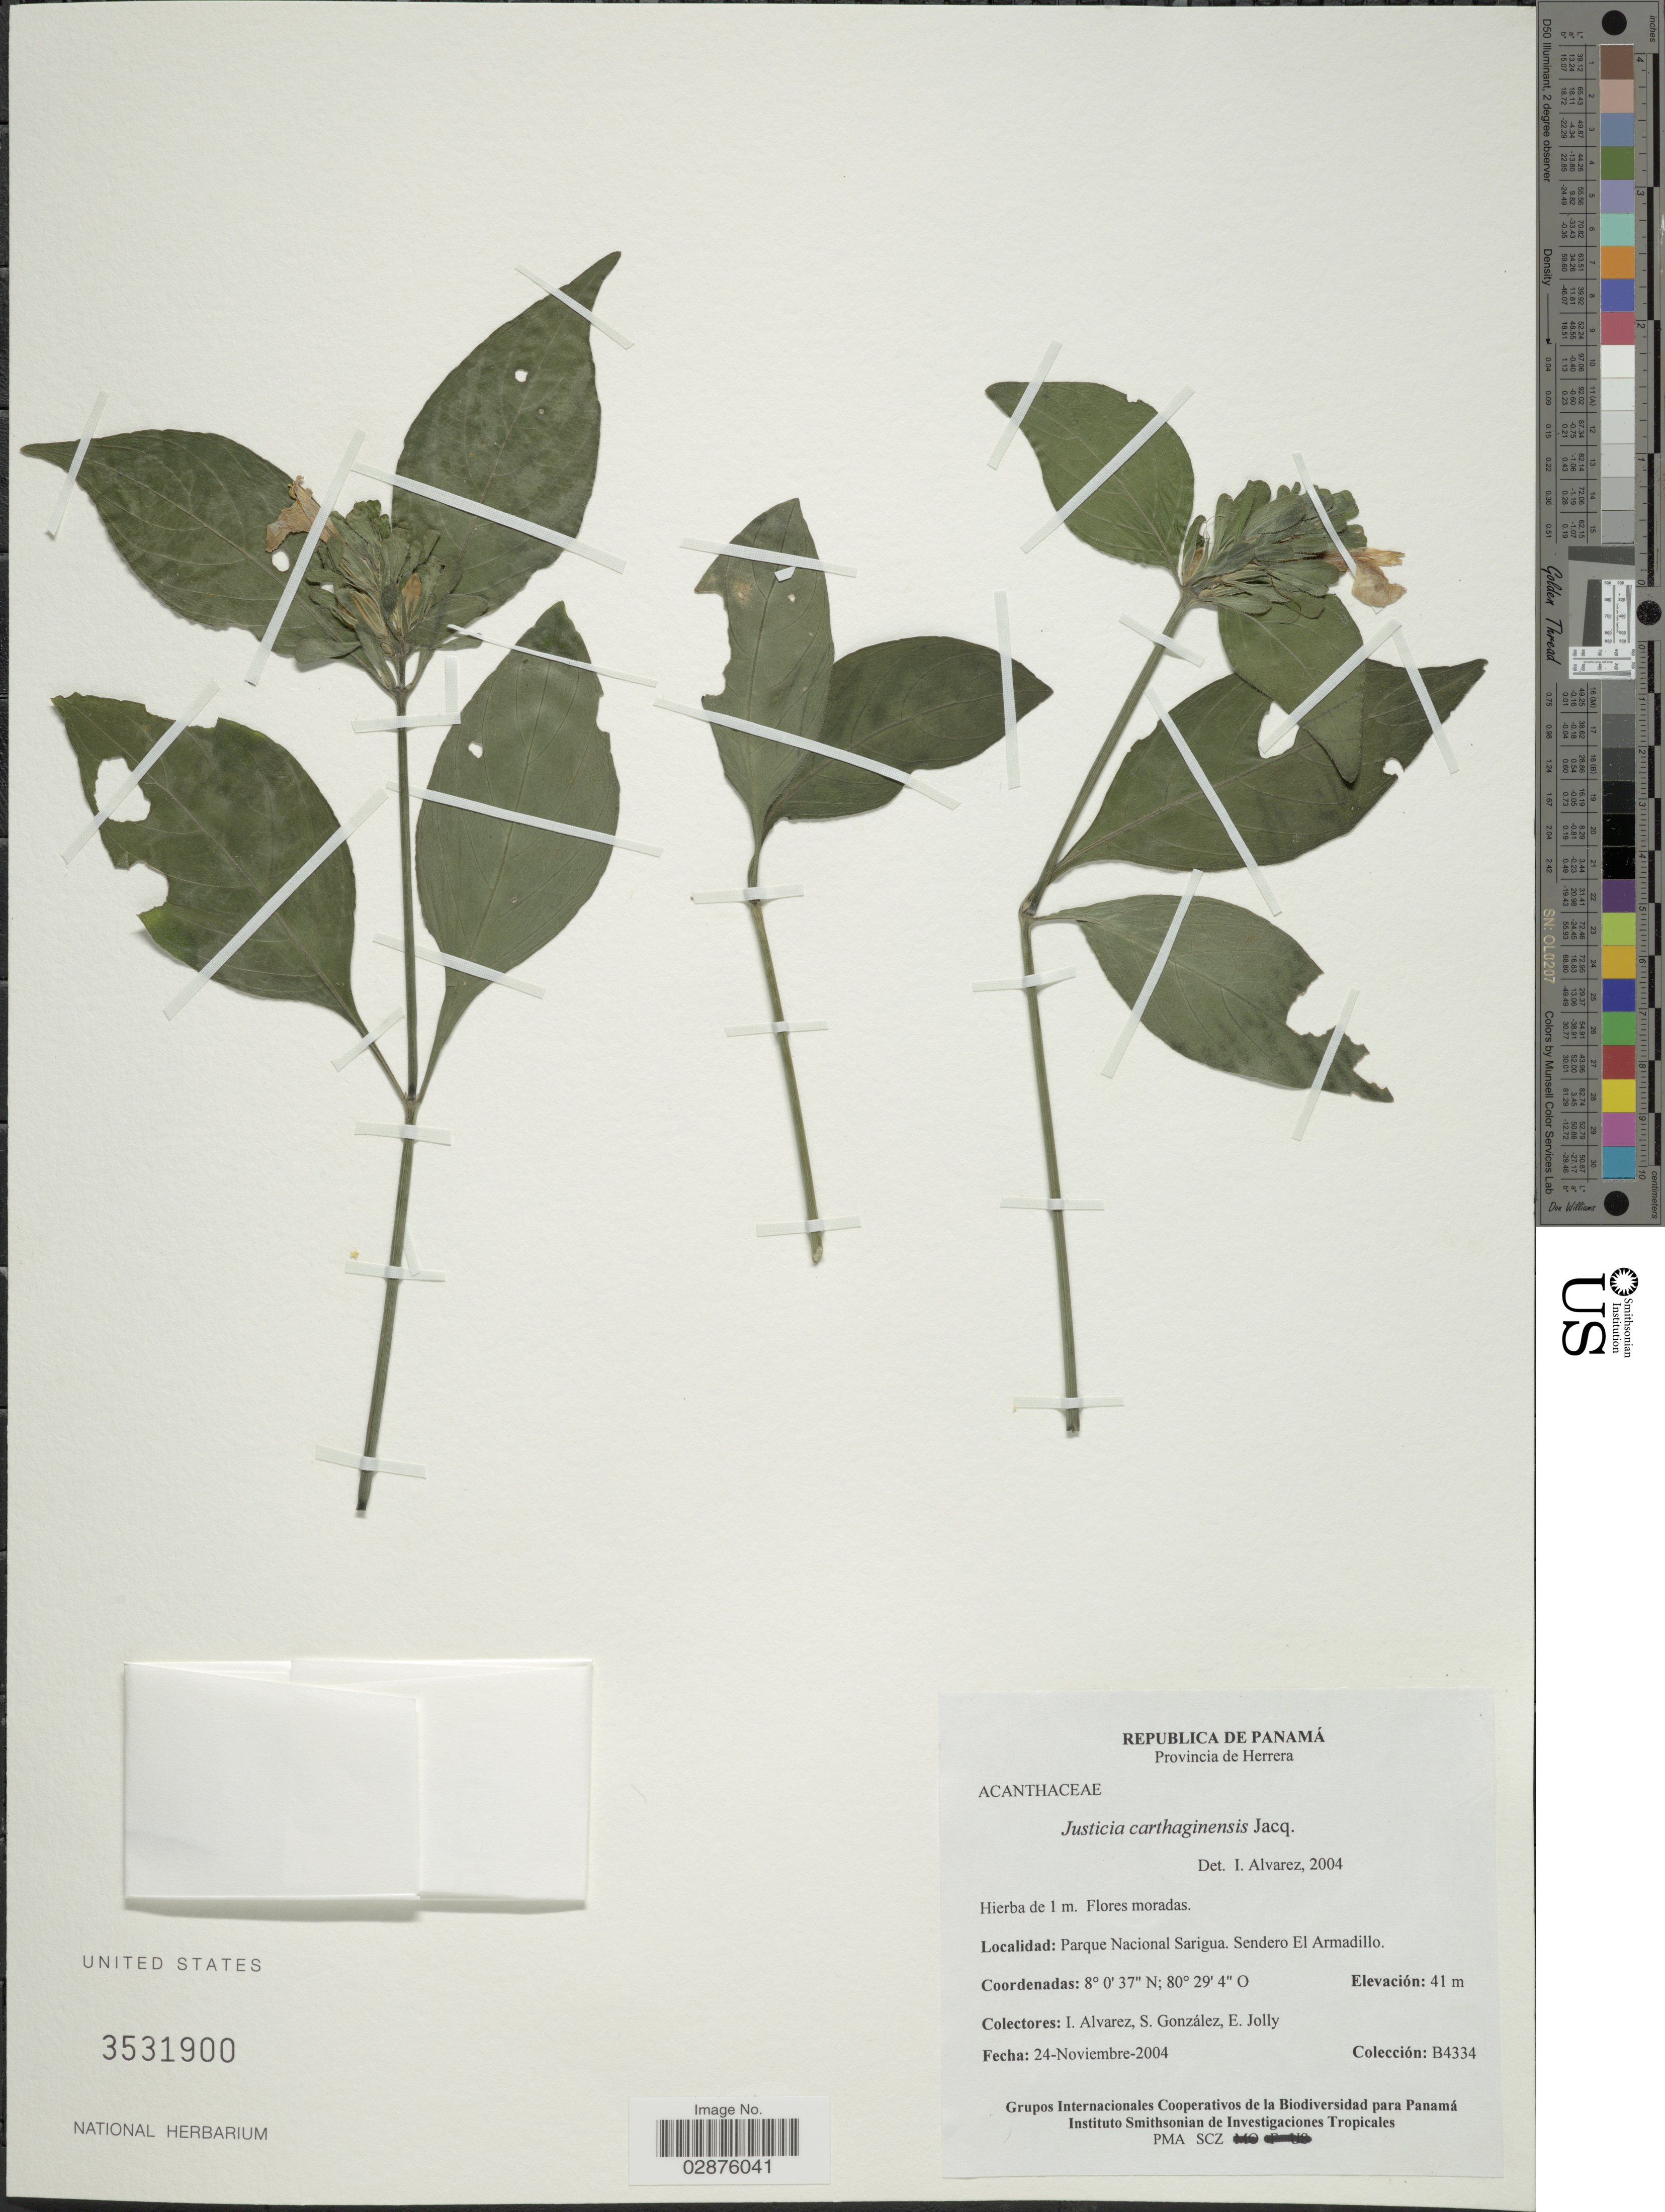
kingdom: Plantae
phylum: Tracheophyta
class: Magnoliopsida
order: Lamiales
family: Acanthaceae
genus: Justicia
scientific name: Justicia carthaginensis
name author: Jacq.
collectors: I. Alvarez, S. González & E. Jolly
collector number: B4334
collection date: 2004-11-24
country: Panama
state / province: Herrera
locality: Provincia de Herrera, Parque Nacional Sarigua, Sendero El Armadillo.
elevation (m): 41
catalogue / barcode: US 3531900